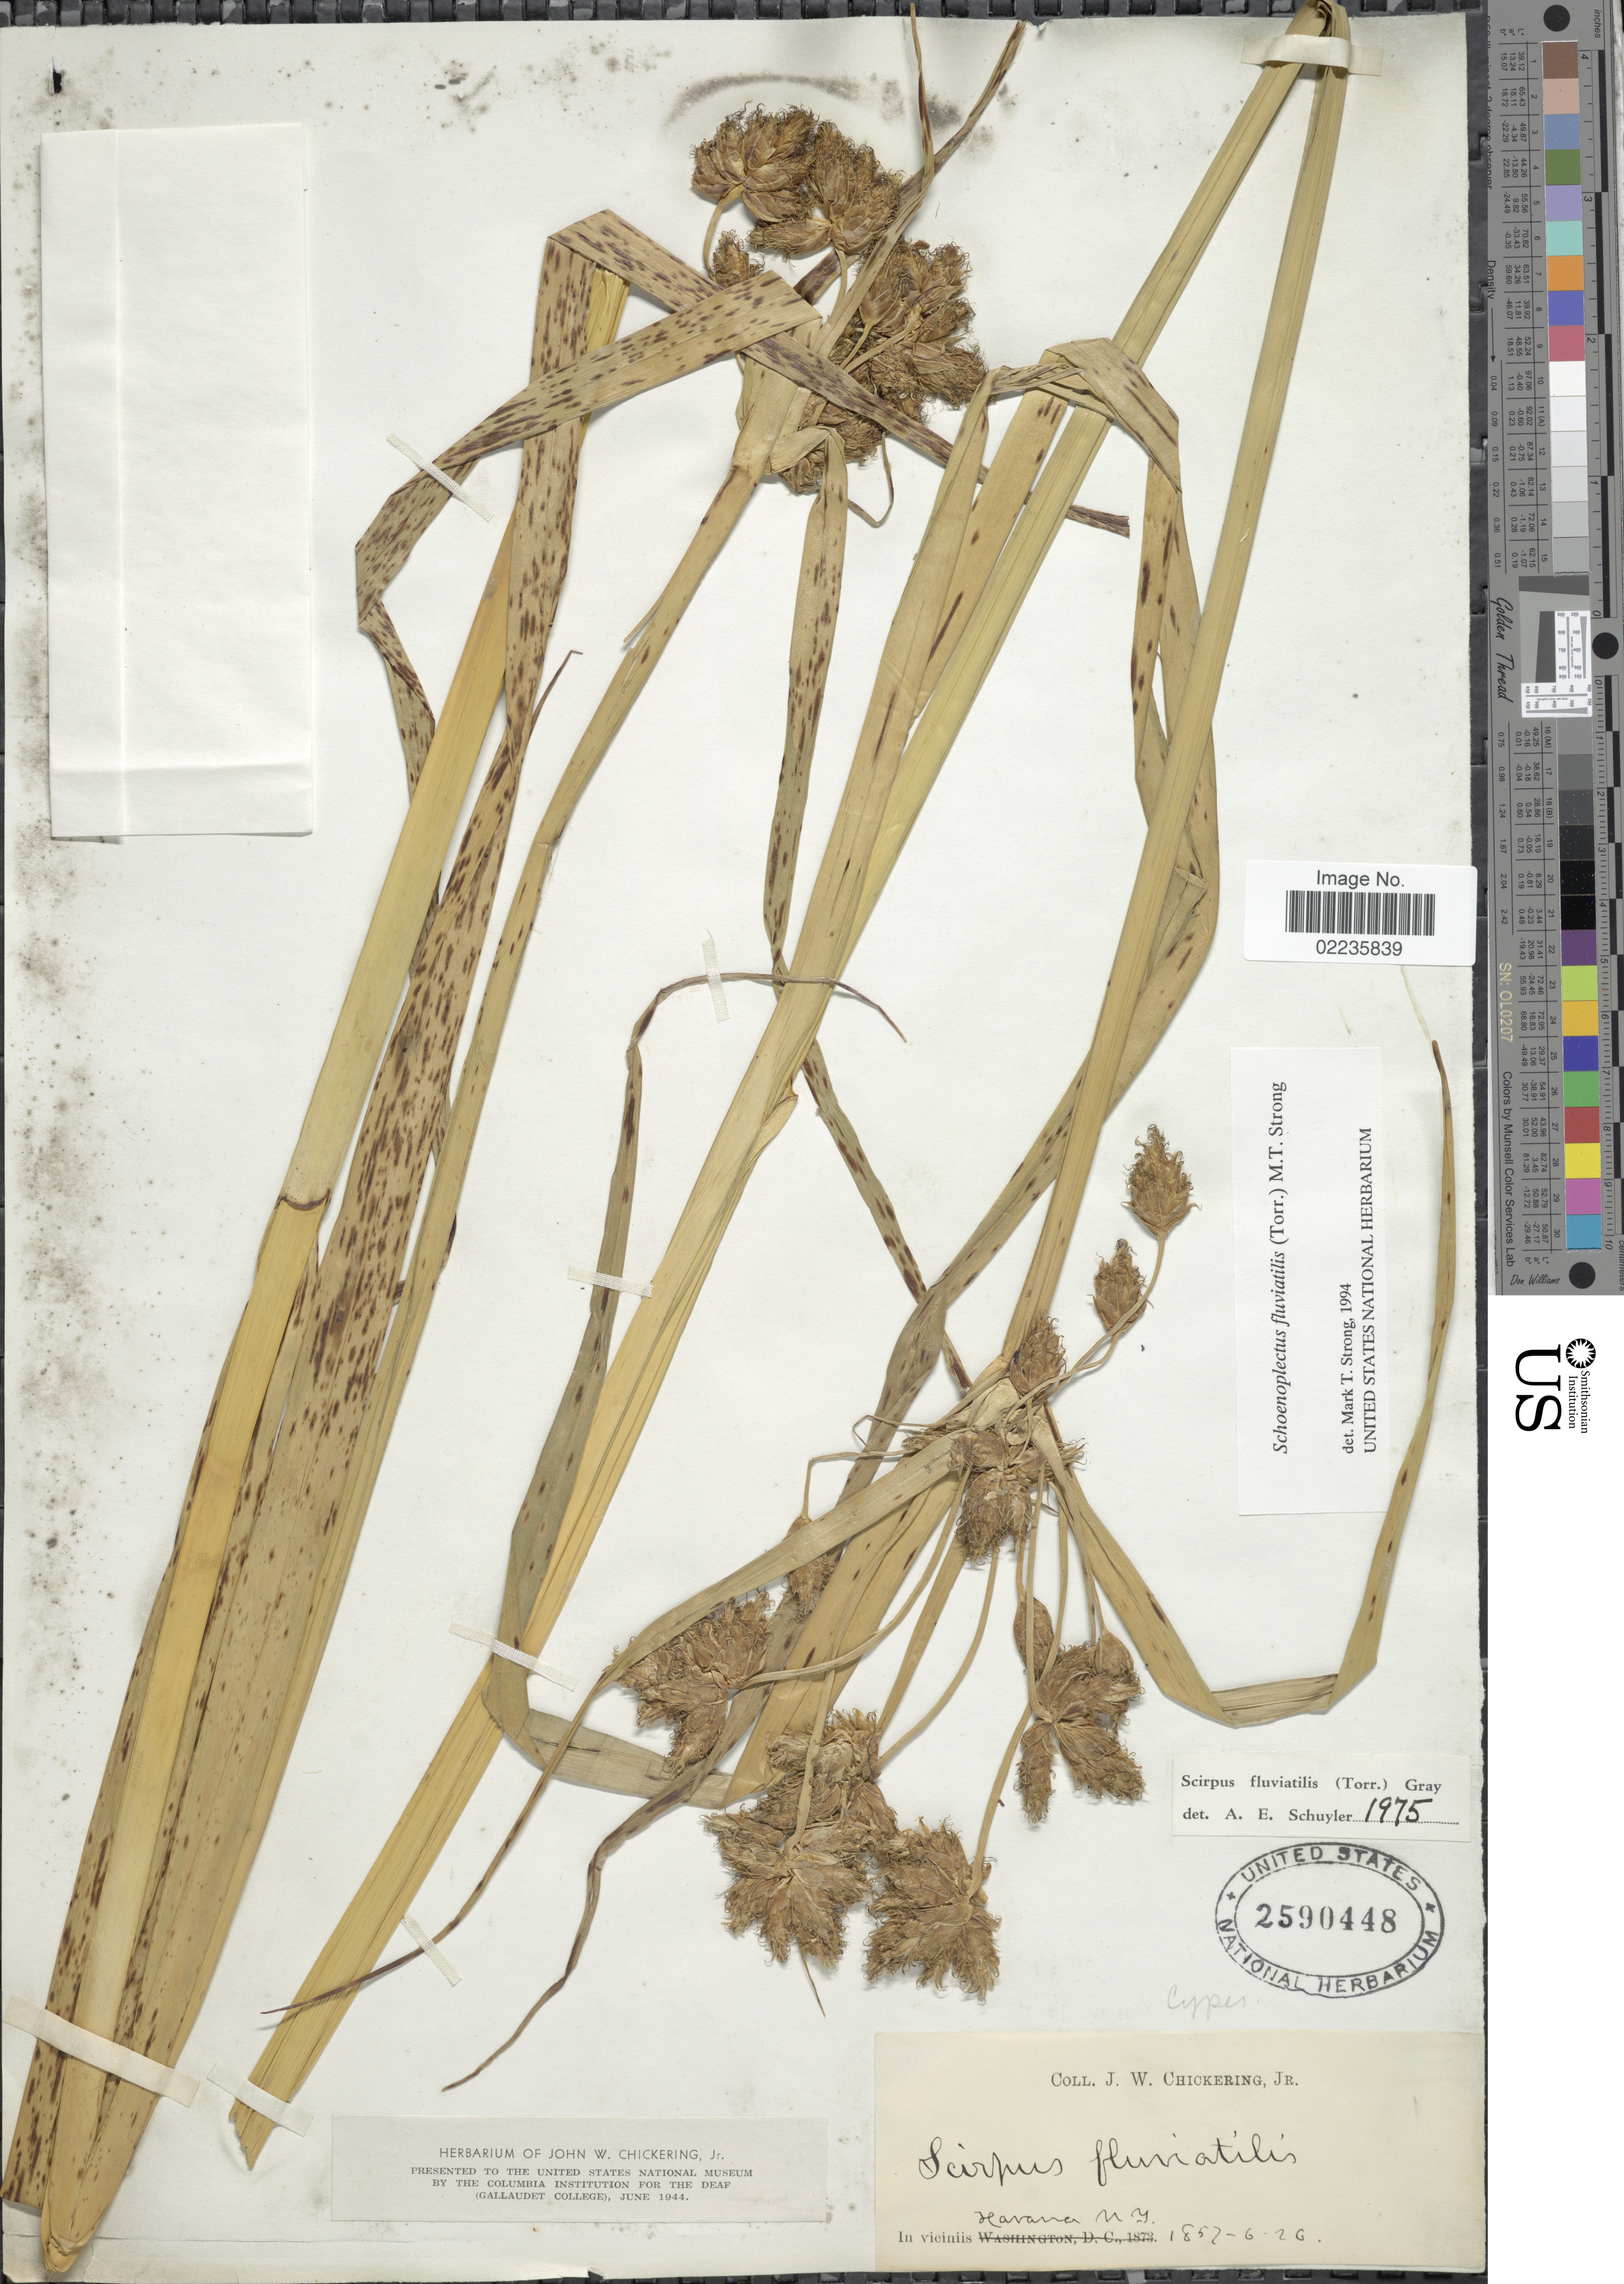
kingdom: Plantae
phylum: Tracheophyta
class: Liliopsida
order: Poales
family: Cyperaceae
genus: Bolboschoenus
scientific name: Bolboschoenus fluviatilis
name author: (Torr.) Soják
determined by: Strong, M. T., (US), Smithsonian Institution - National Museum of Natural History (UNITED STATES)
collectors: J. W. Chickering Jr.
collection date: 1857-06-26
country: United States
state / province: New York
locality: In viciniis Havana N.Y.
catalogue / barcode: US 2590448